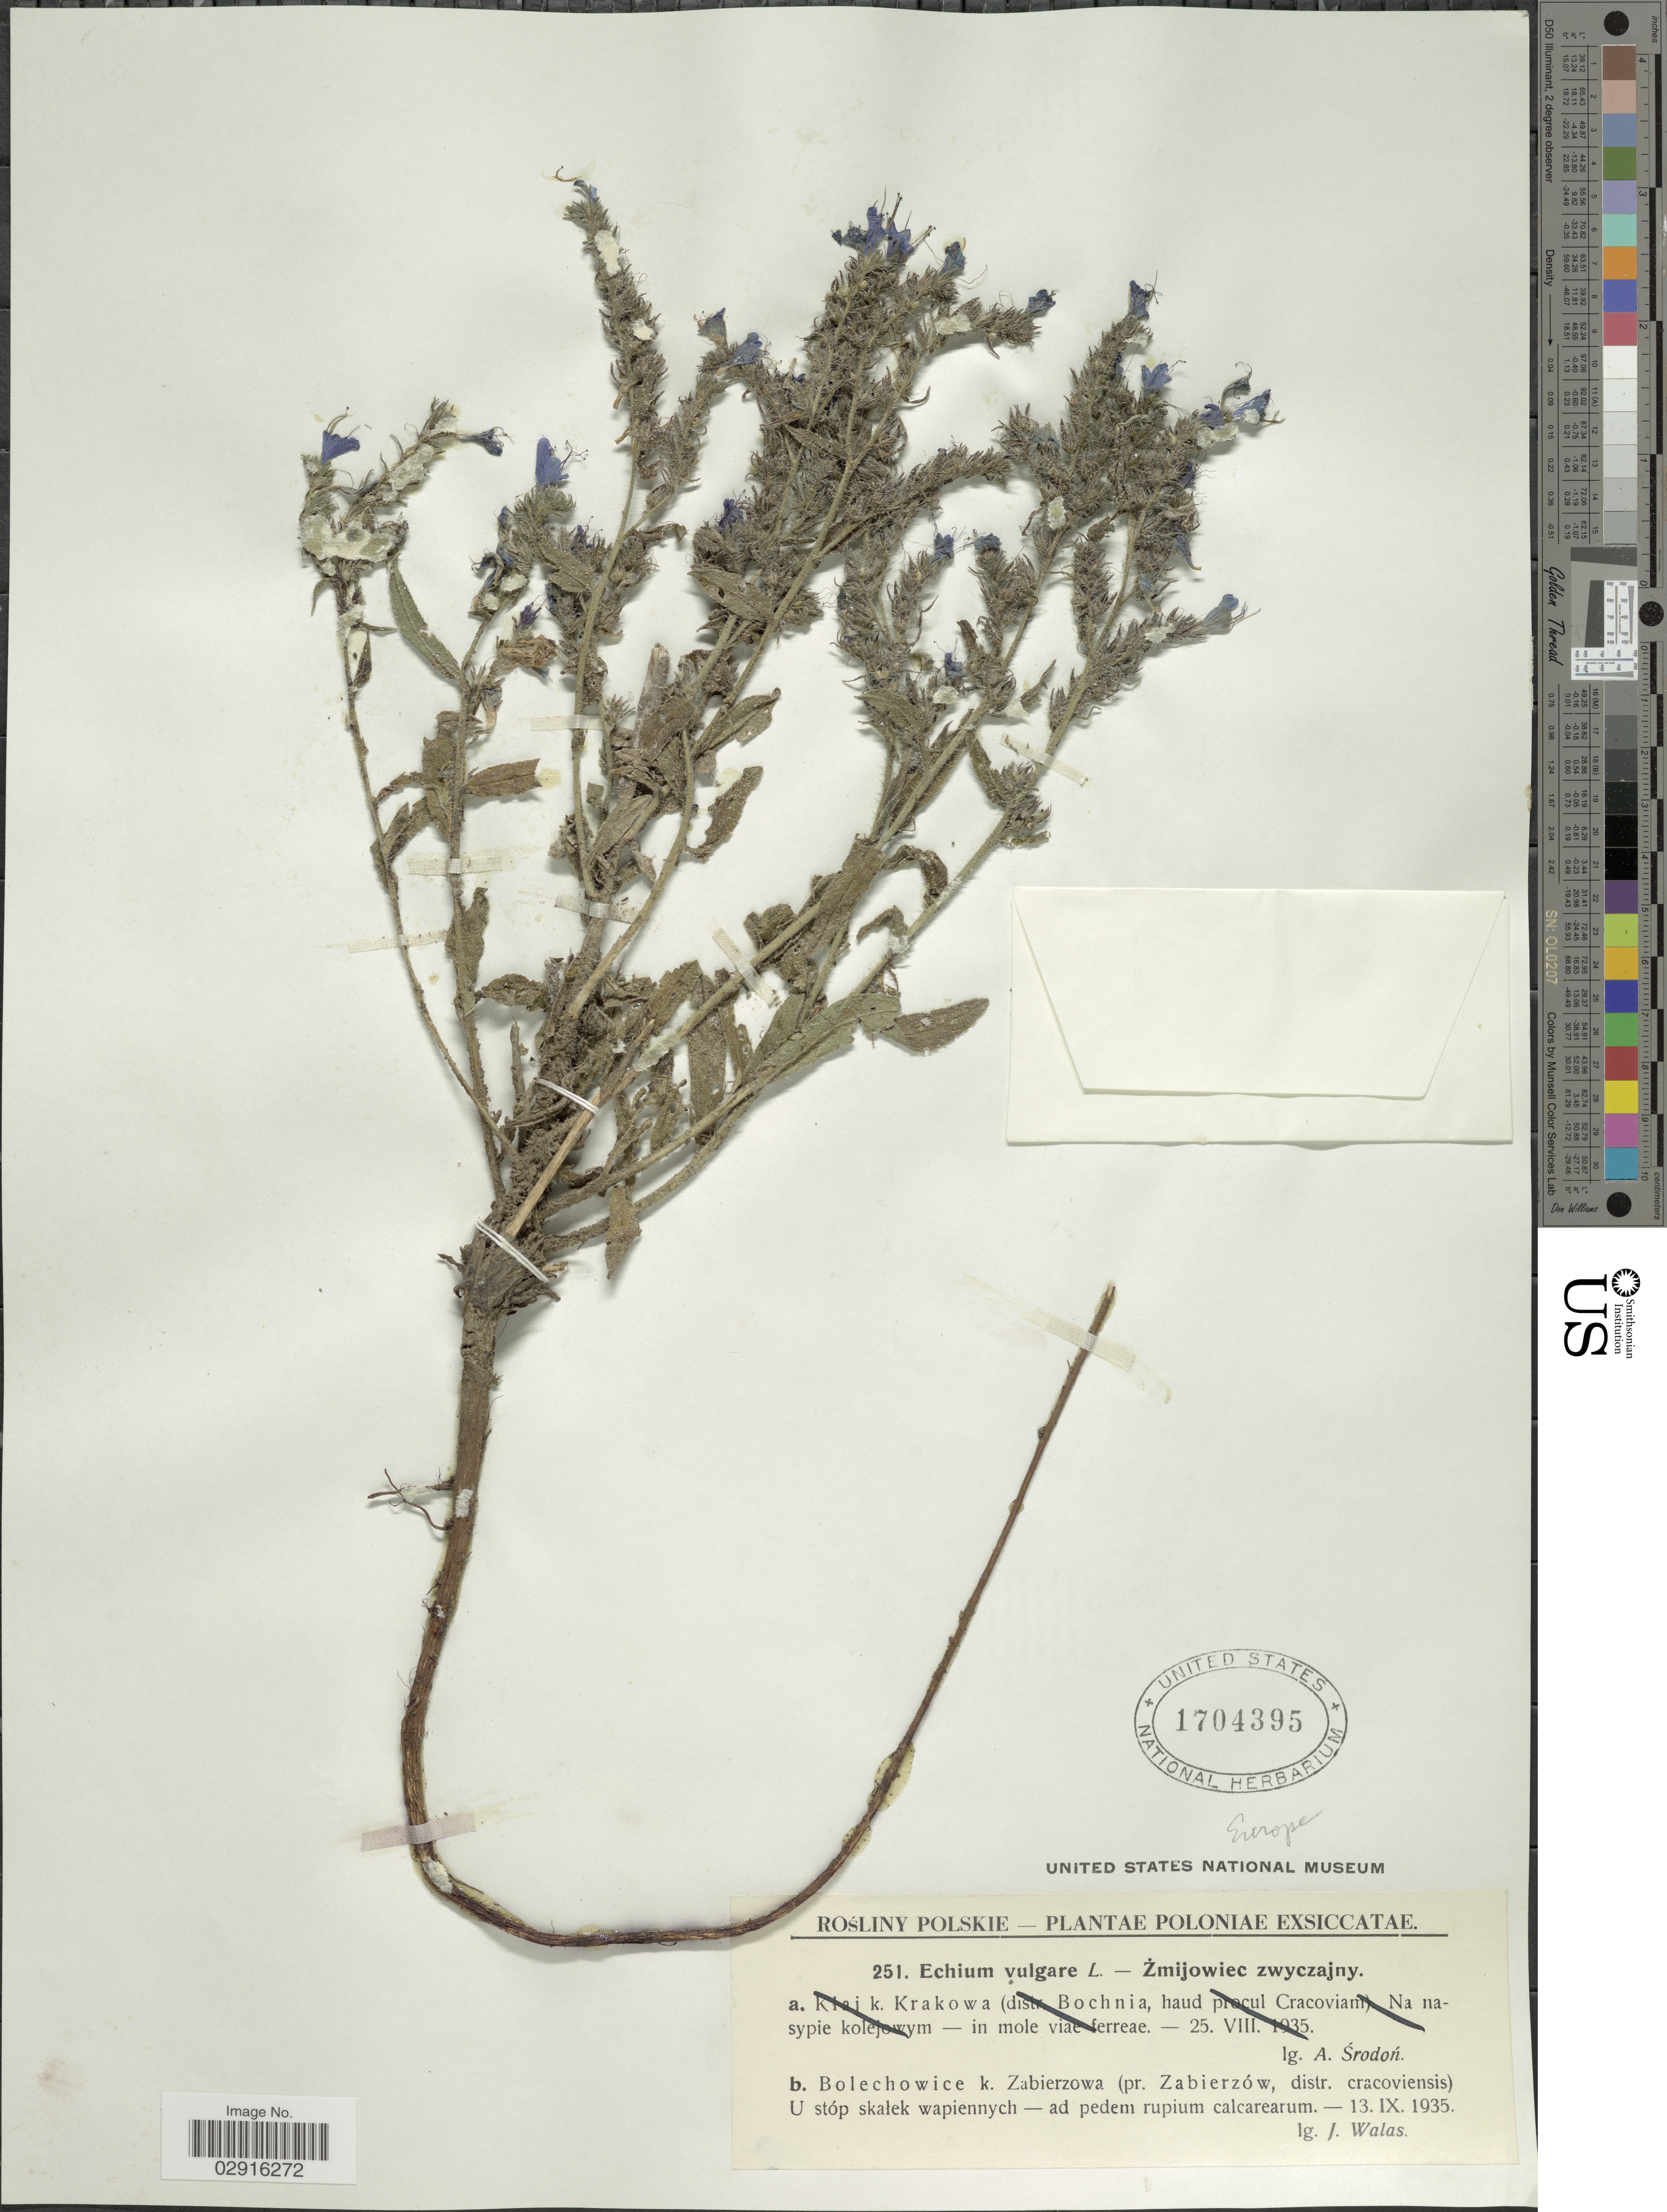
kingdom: Plantae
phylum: Tracheophyta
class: Magnoliopsida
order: Boraginales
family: Boraginaceae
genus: Echium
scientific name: Echium vulgare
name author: L.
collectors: J. Walas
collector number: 251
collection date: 1935-09-13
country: Poland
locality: Bolechowice k. Zabierzowa (pr. Zabierzów, distr. cracoviensis) U stóp skalek wapiennych - ad pedem rupium calcarearum.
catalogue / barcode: US 1704395